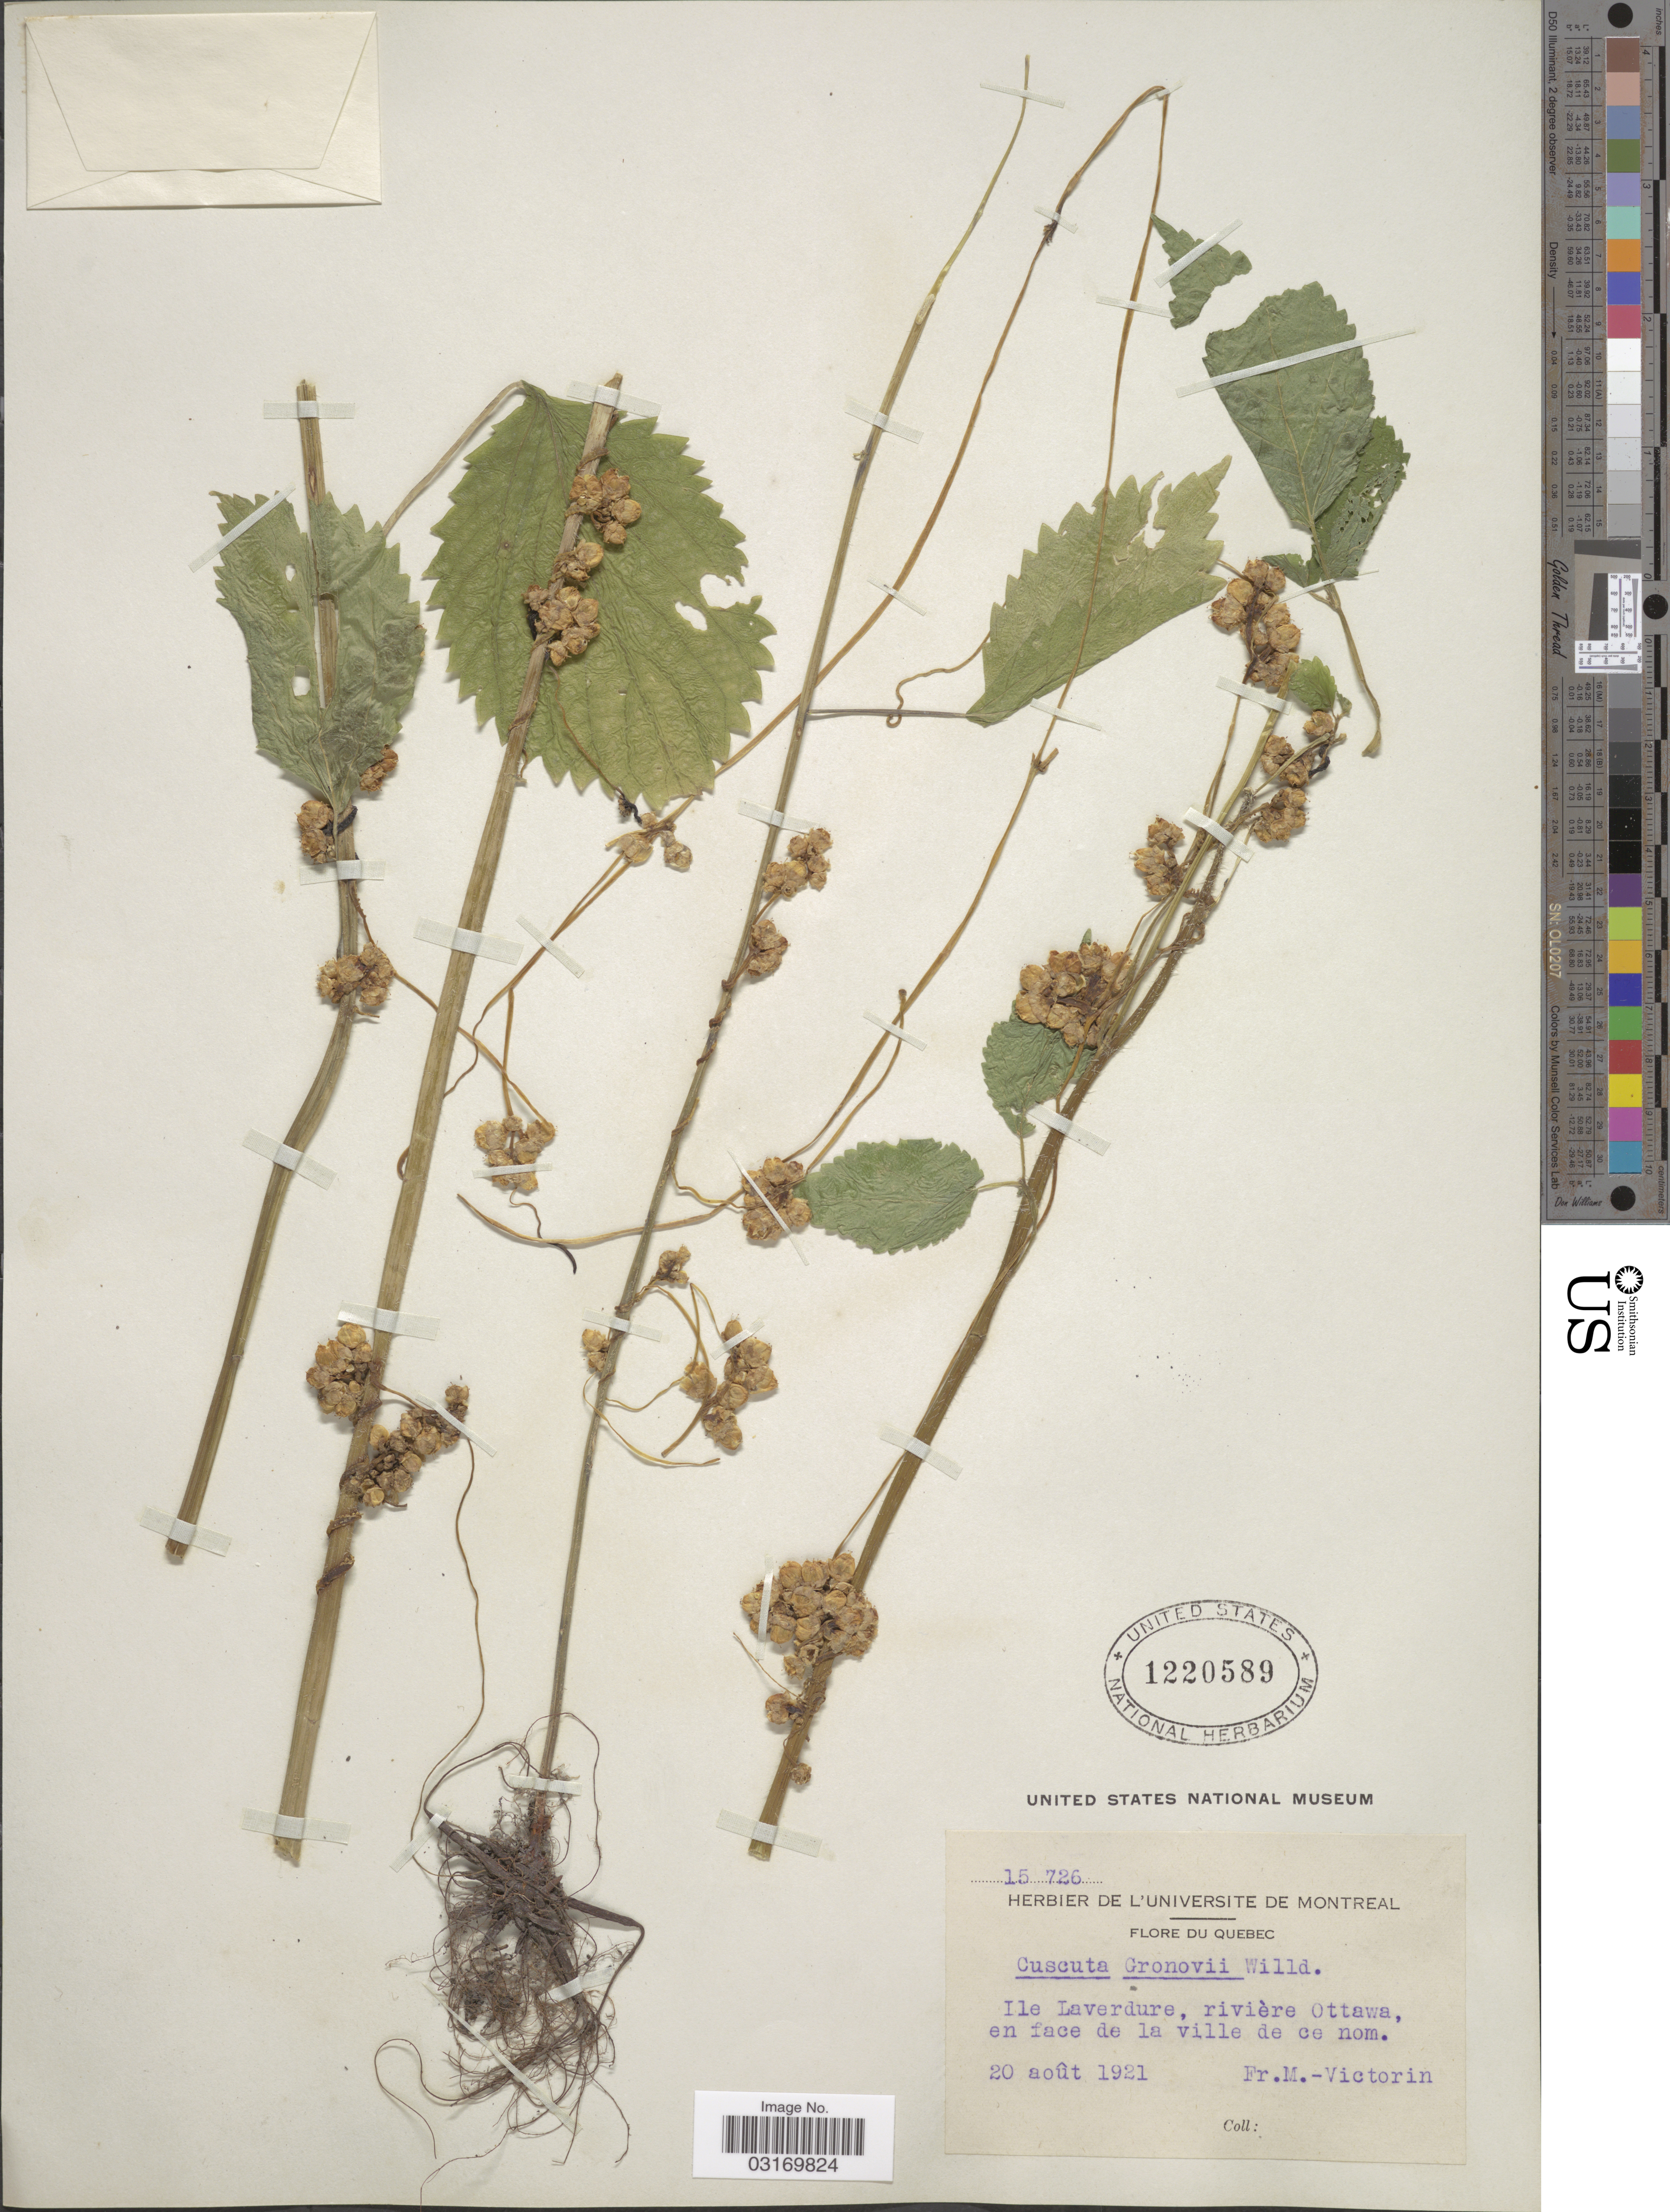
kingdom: Plantae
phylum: Tracheophyta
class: Magnoliopsida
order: Solanales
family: Convolvulaceae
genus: Cuscuta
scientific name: Cuscuta gronovii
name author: Willd. ex Schult.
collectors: Fr. Marie-Victorin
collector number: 15726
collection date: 1921-08-20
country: Canada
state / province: Quebec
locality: Ile Laverdure, rivière Ottawa, en face de la ville de ce nom.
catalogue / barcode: US 1220589